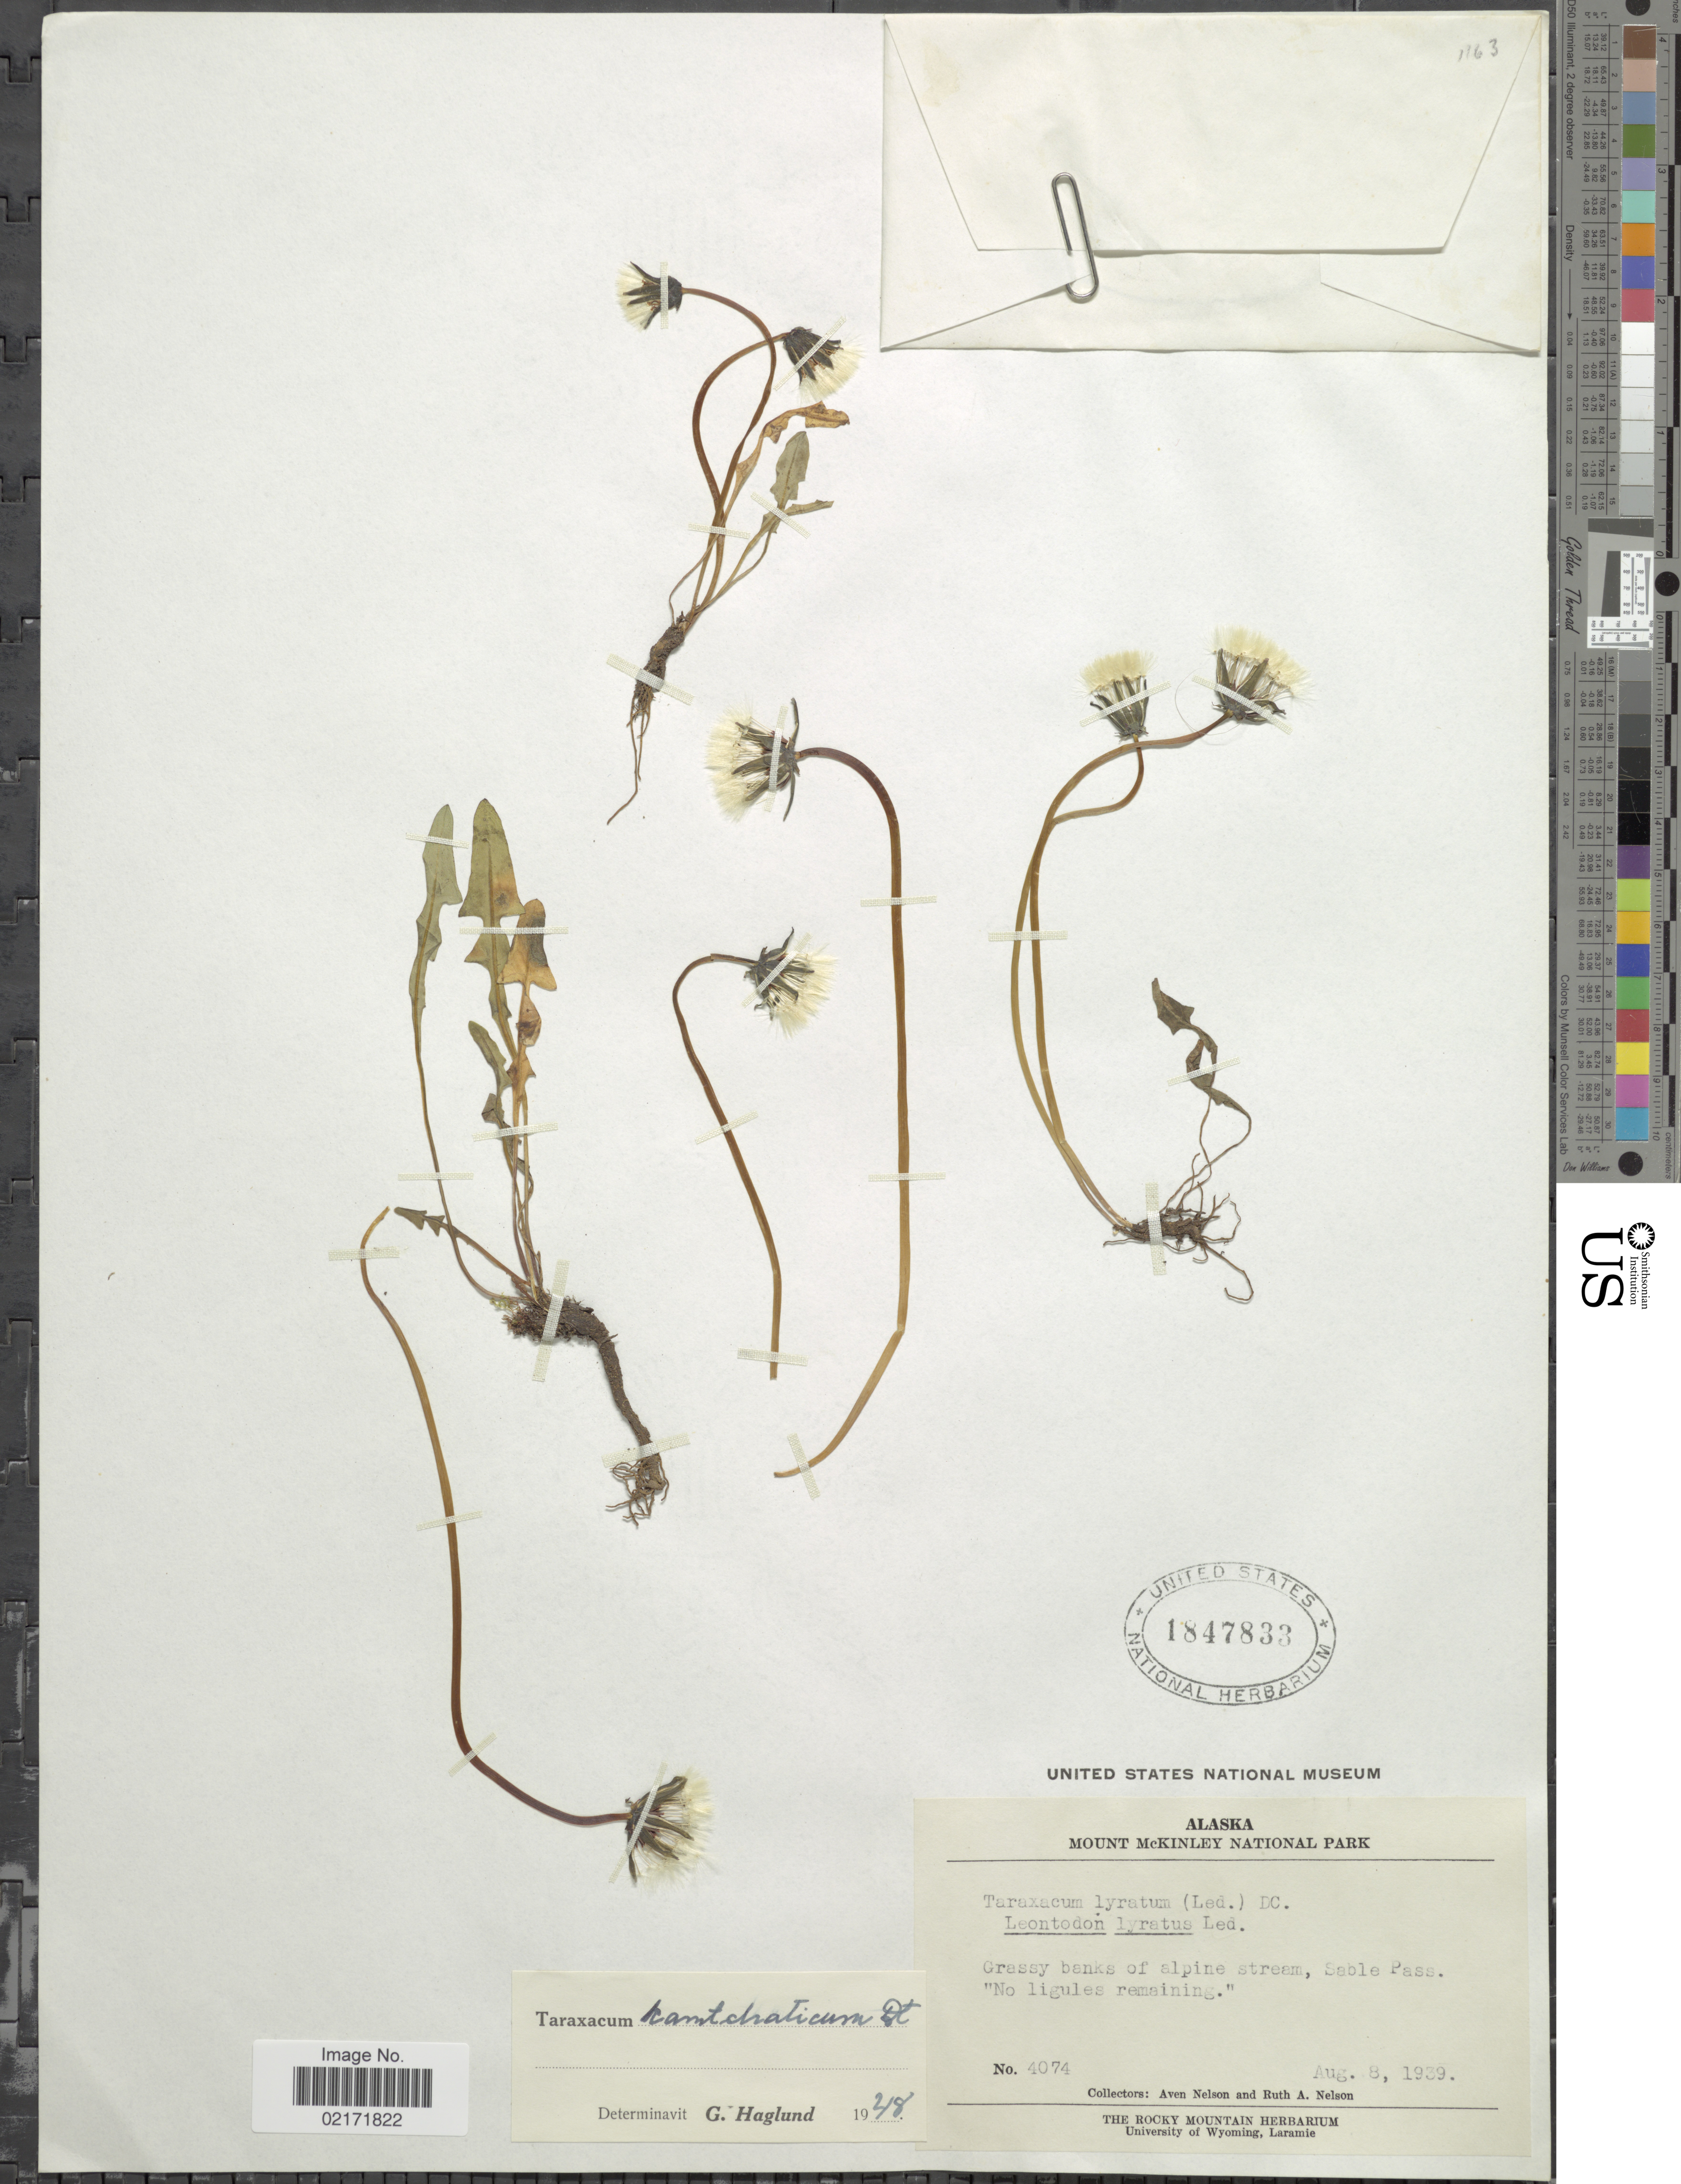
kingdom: Plantae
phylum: Tracheophyta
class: Magnoliopsida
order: Asterales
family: Asteraceae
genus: Taraxacum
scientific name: Taraxacum alaskanum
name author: Rydb.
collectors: A. Nelson & R. A. Nelson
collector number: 4074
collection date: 1939-08-08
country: United States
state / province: Alaska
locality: Grassy banks of alpine stream, Sable Pass.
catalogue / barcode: US 1847833